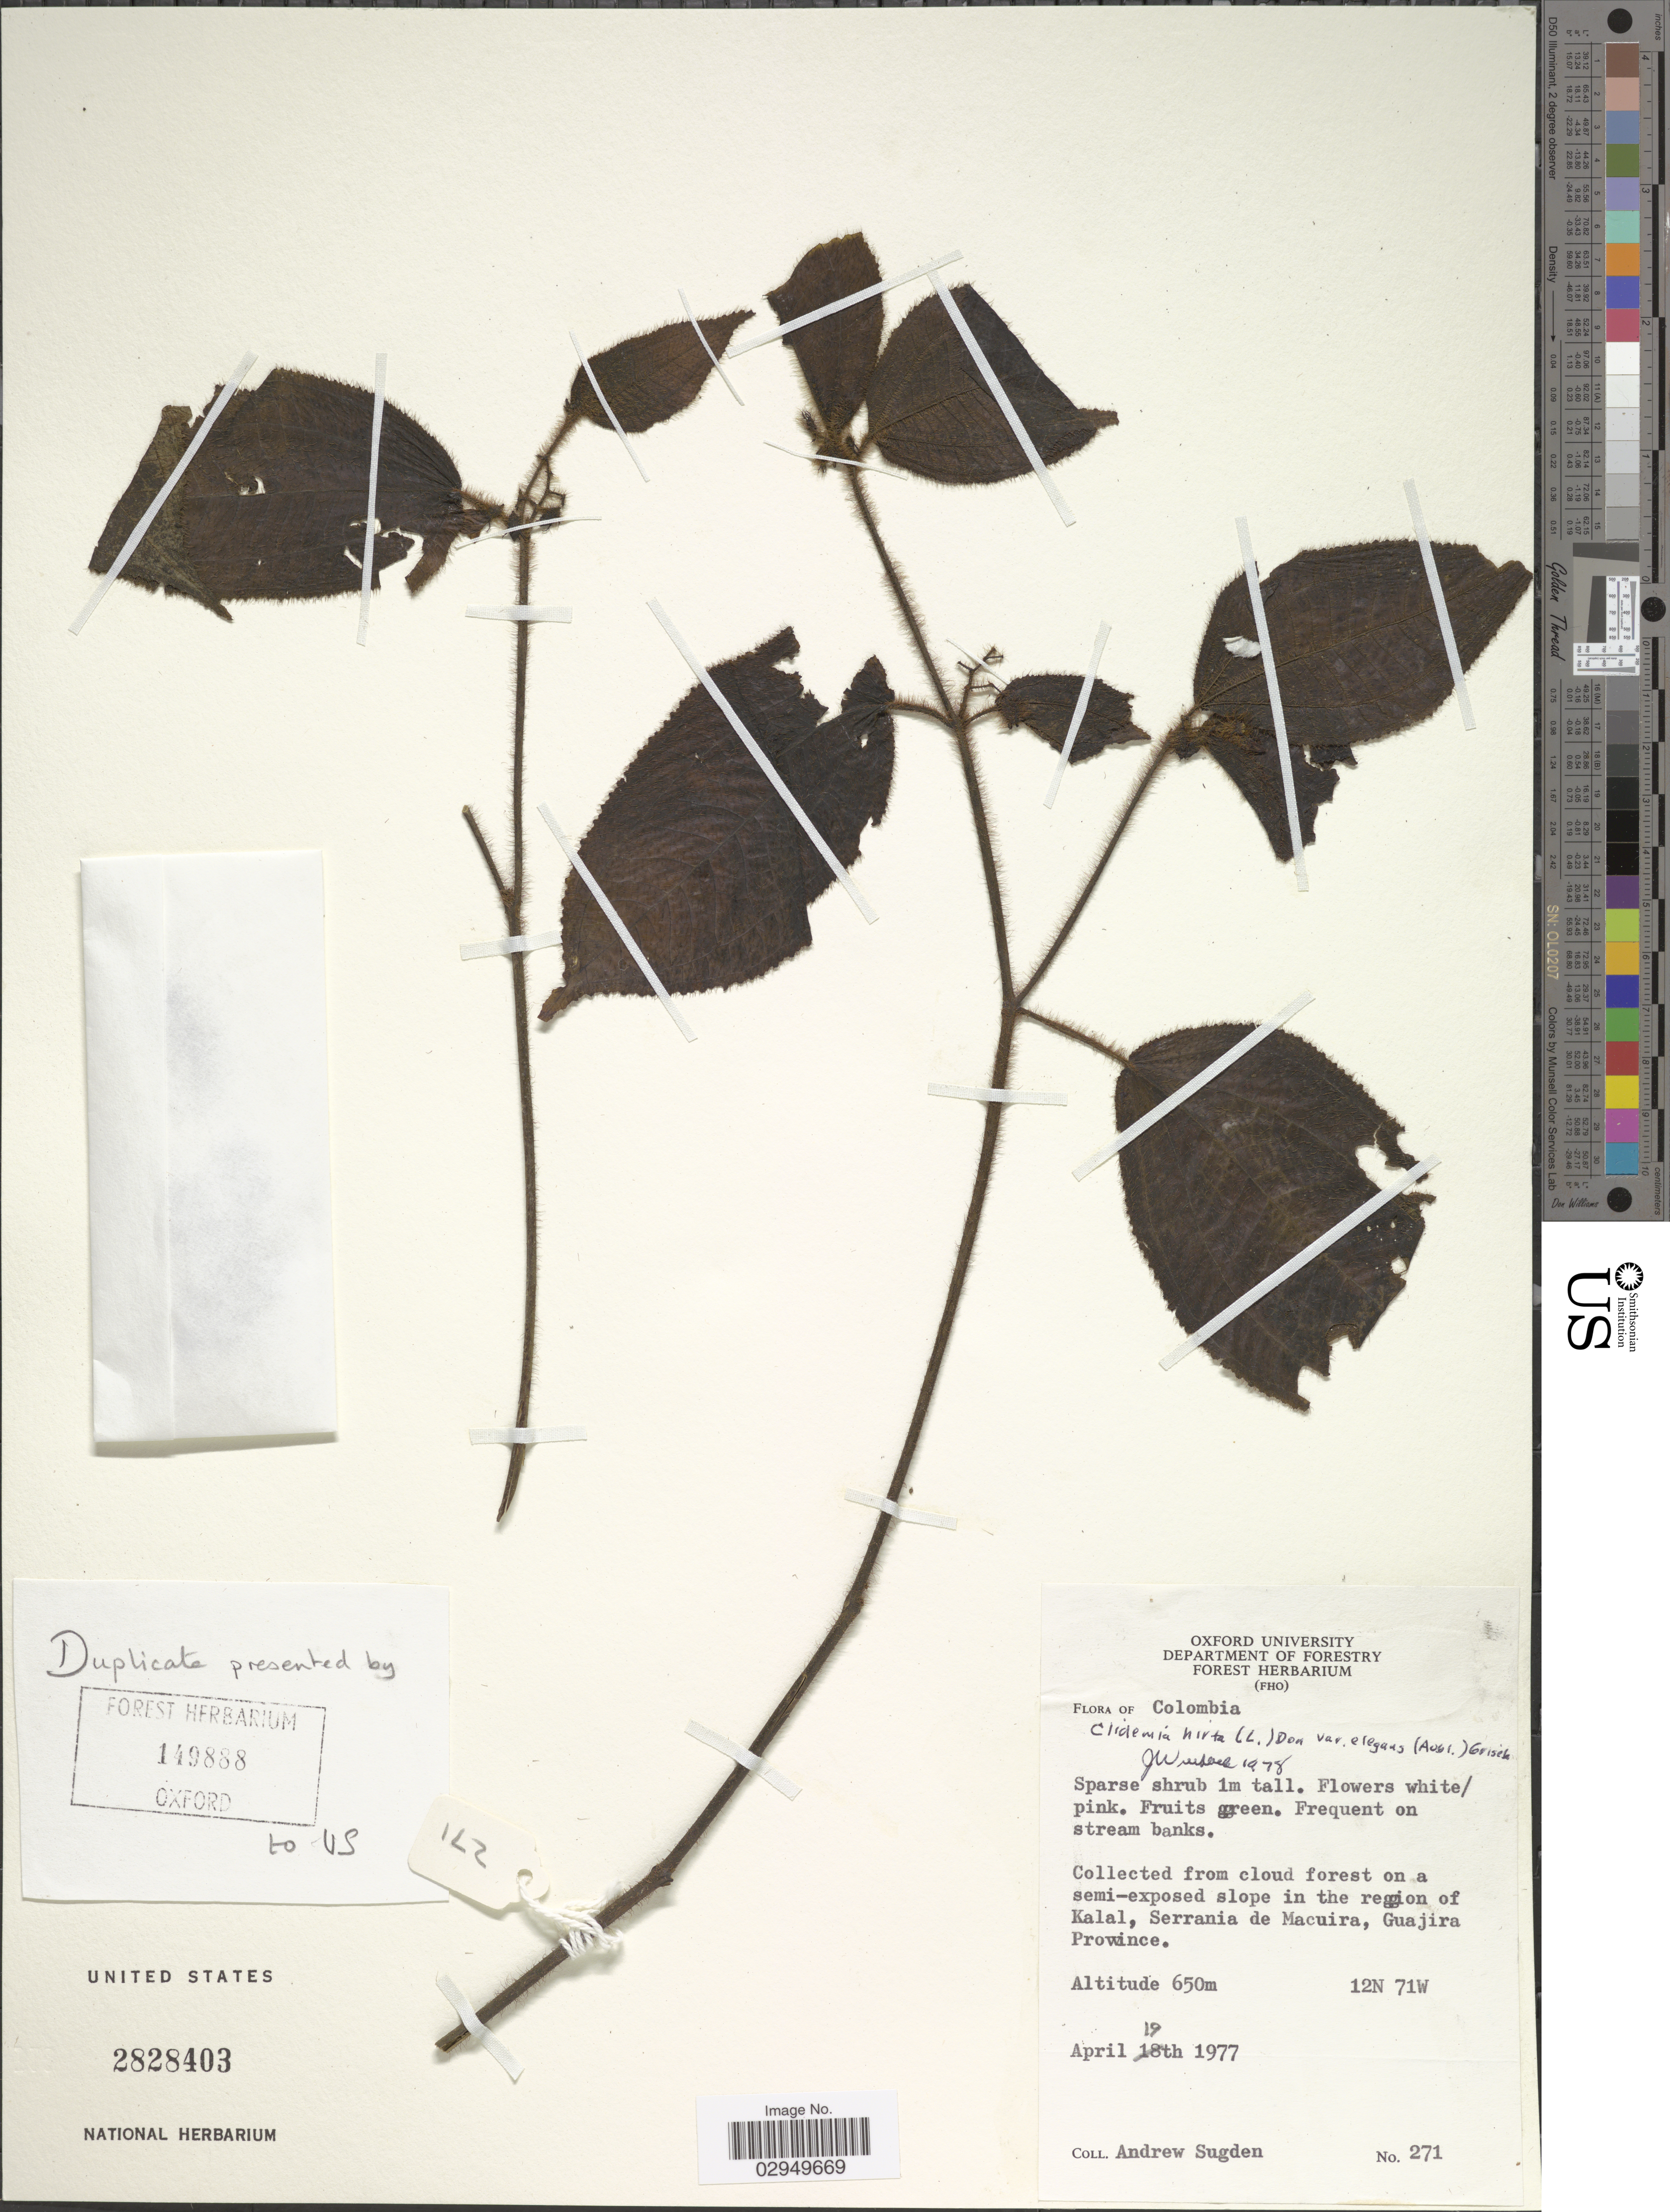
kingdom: Plantae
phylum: Tracheophyta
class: Magnoliopsida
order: Myrtales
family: Melastomataceae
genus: Clidemia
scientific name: Clidemia hirta var. elegans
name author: (Aubl.) Griseb.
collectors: A. Sugden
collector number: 271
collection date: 1977-04-19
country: Colombia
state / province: La Guajira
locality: Cloud forest on a semi-exposed slope in the region of Kalal, Serrania de Macuira, Guajira Province.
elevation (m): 650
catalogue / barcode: US 2828403